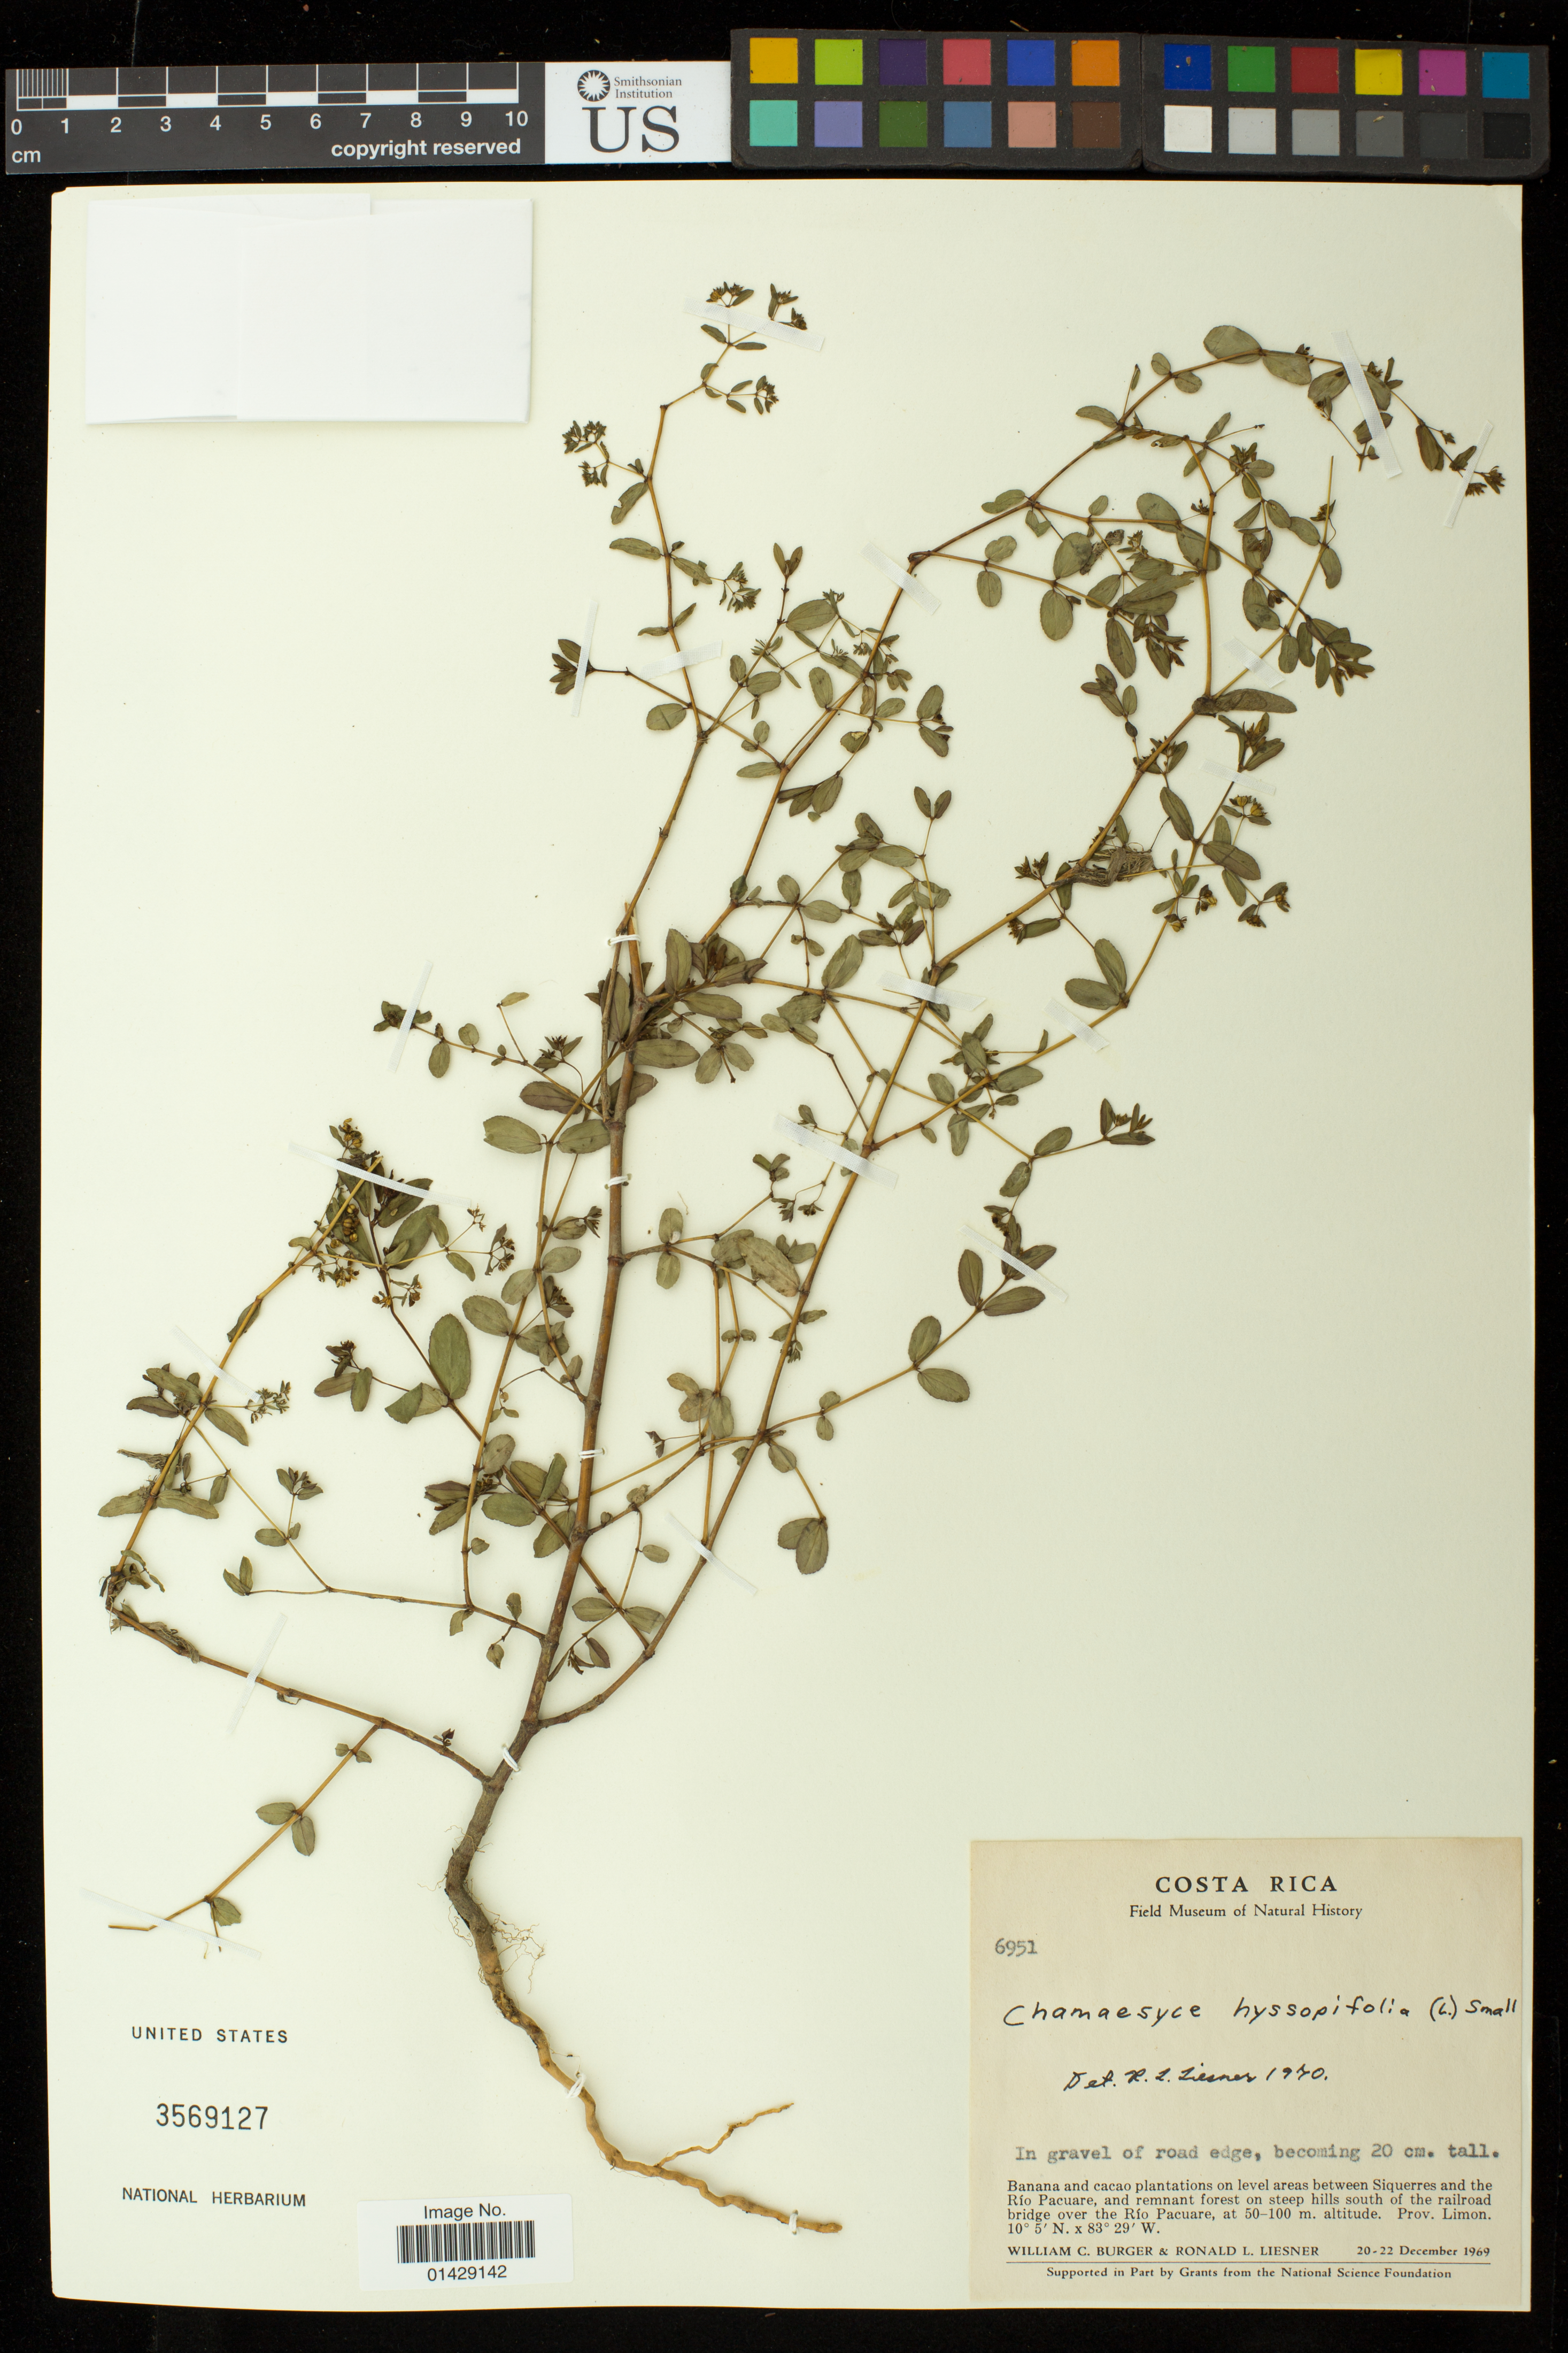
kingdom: Plantae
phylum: Tracheophyta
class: Magnoliopsida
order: Malpighiales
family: Euphorbiaceae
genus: Euphorbia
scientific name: Euphorbia hyssopifolia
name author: L.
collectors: W. Burger & R. L. Liesner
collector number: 6951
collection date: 1969-12-20/1969-12-22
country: Costa Rica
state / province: Limón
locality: In gravel of road edge.; Banana and cacao plantations on level areas between Siquerres and the Rio Pacuare, and remnant forest on steep hills south of the railroad bridge over the Rio Pacuare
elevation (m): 50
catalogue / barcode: US 3569127